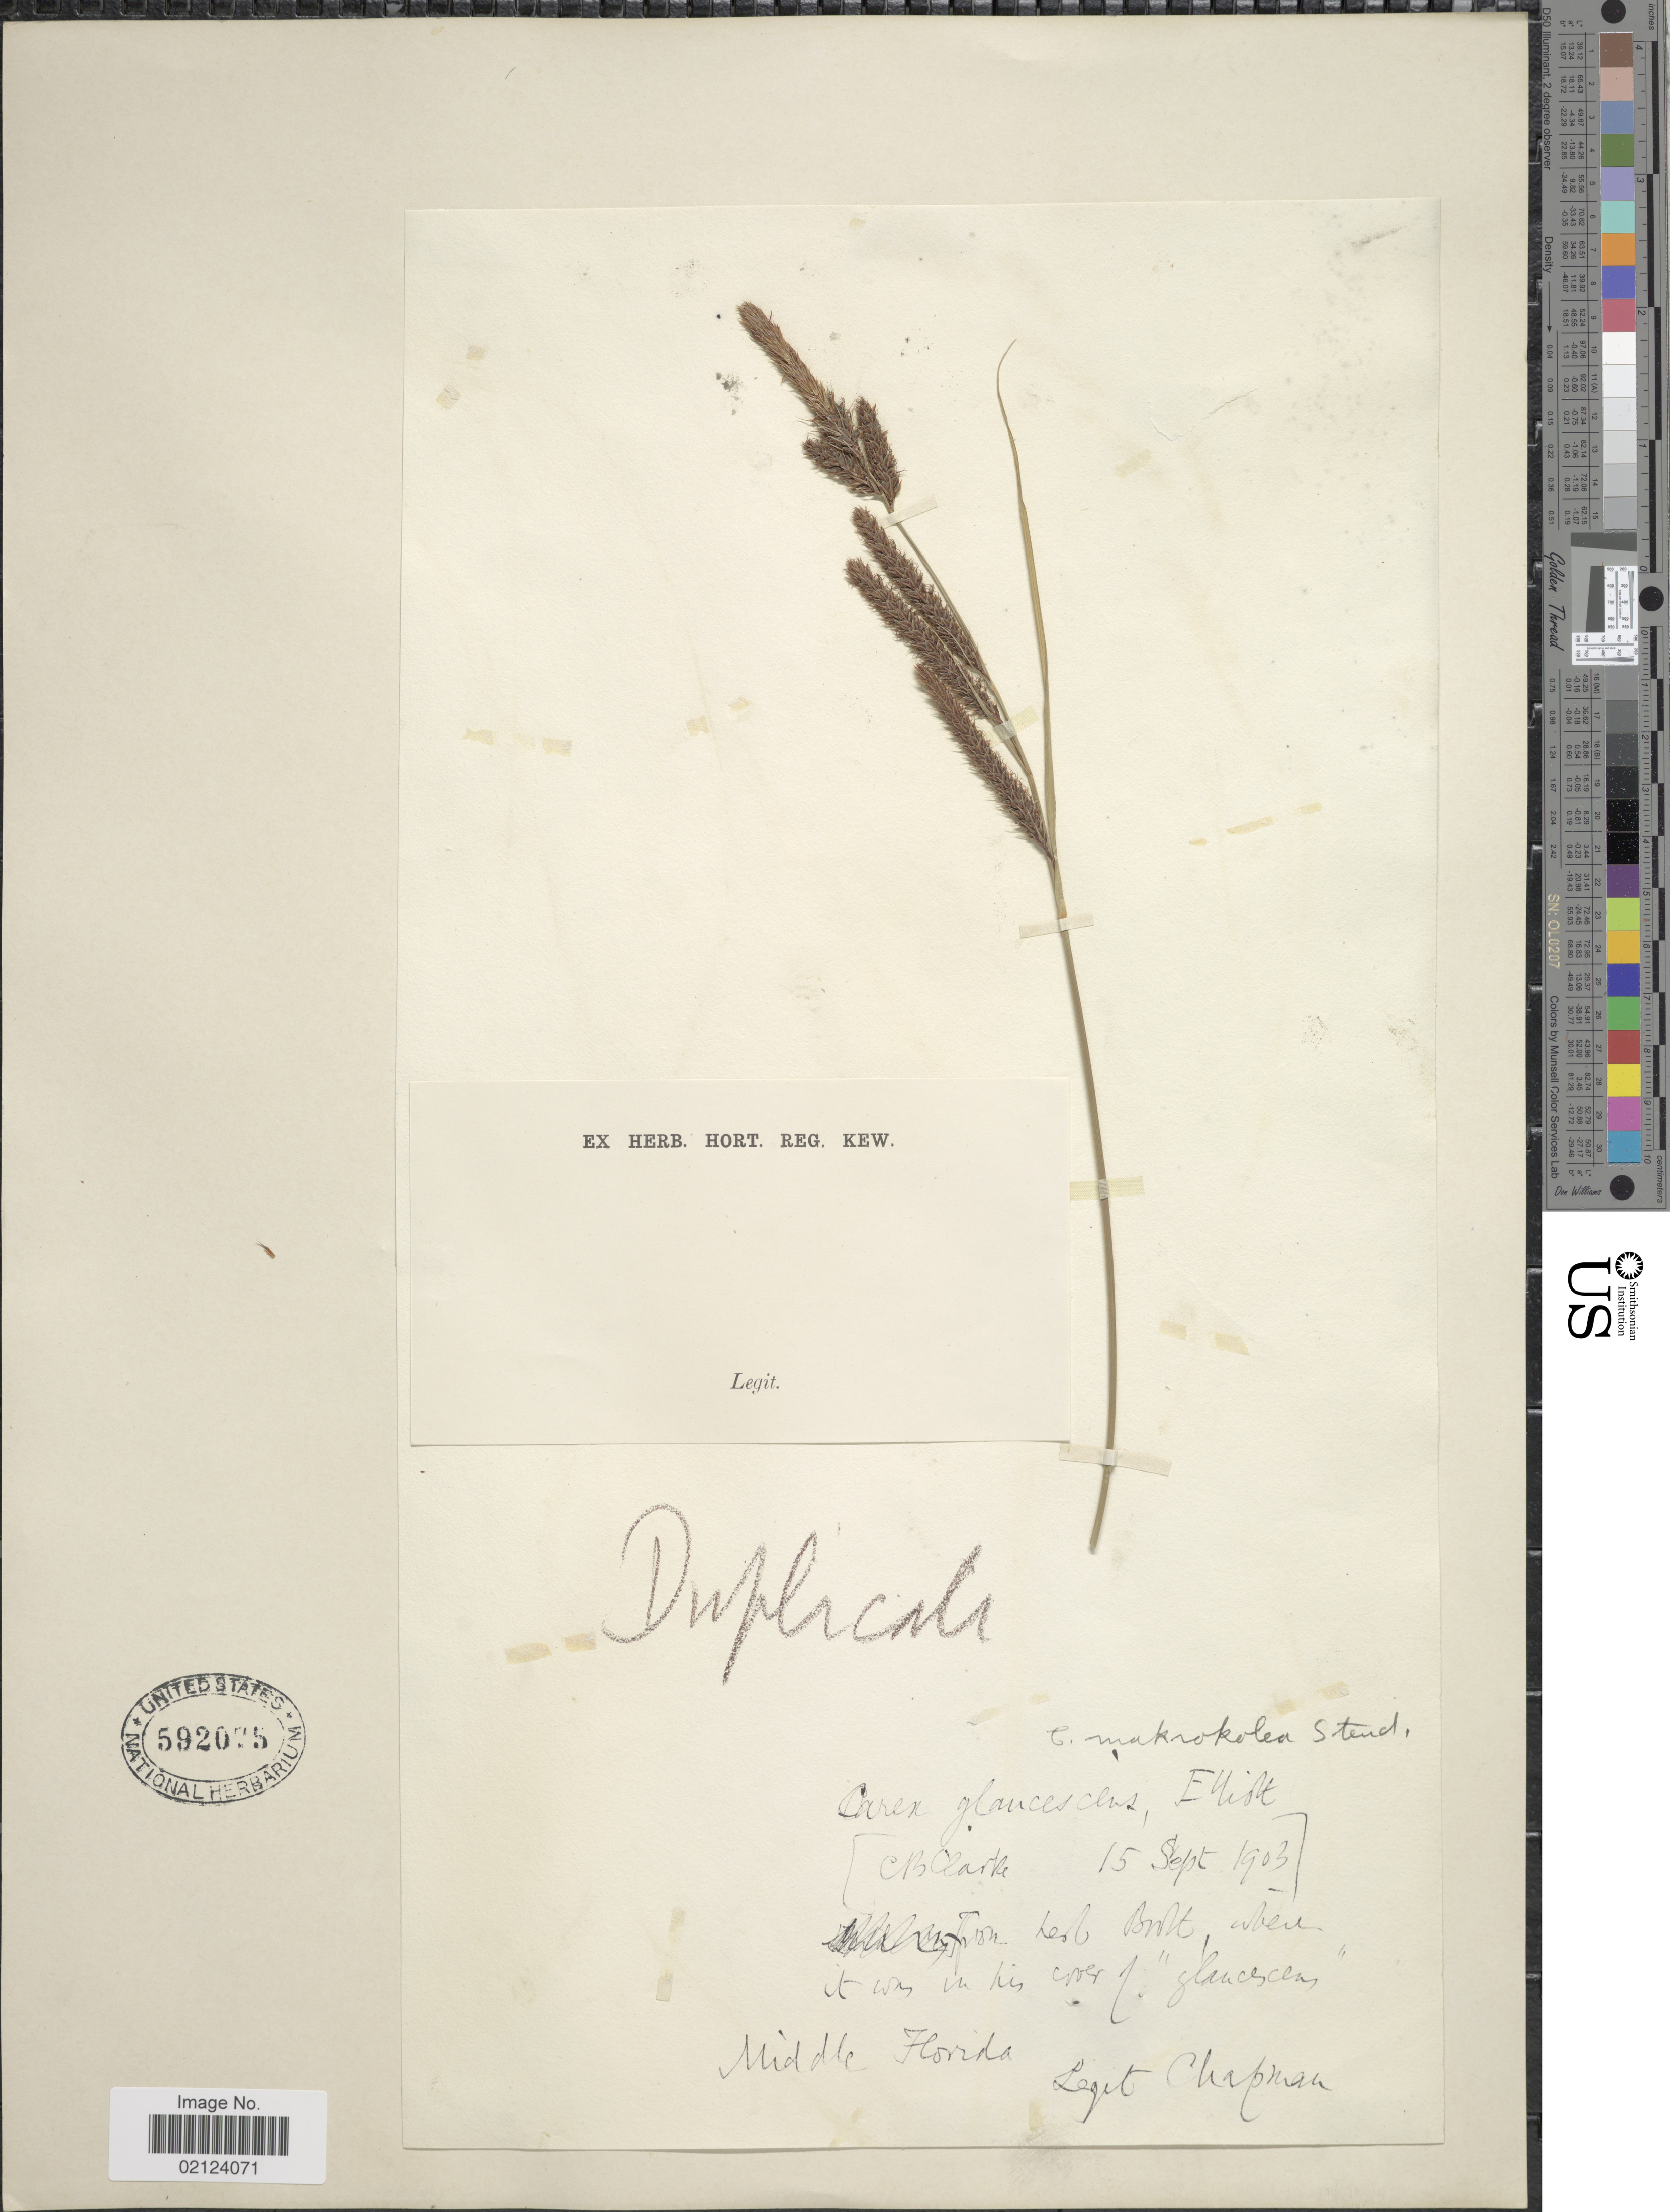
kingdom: Plantae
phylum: Tracheophyta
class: Liliopsida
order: Poales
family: Cyperaceae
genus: Carex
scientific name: Carex verrucosa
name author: Muhl.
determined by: Strong, Mark T., (BOT), Smithsonian Institution - National Museum of Natural History (UNITED STATES)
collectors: A. Chapman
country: United States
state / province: Florida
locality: Middle Florida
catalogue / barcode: US 592075